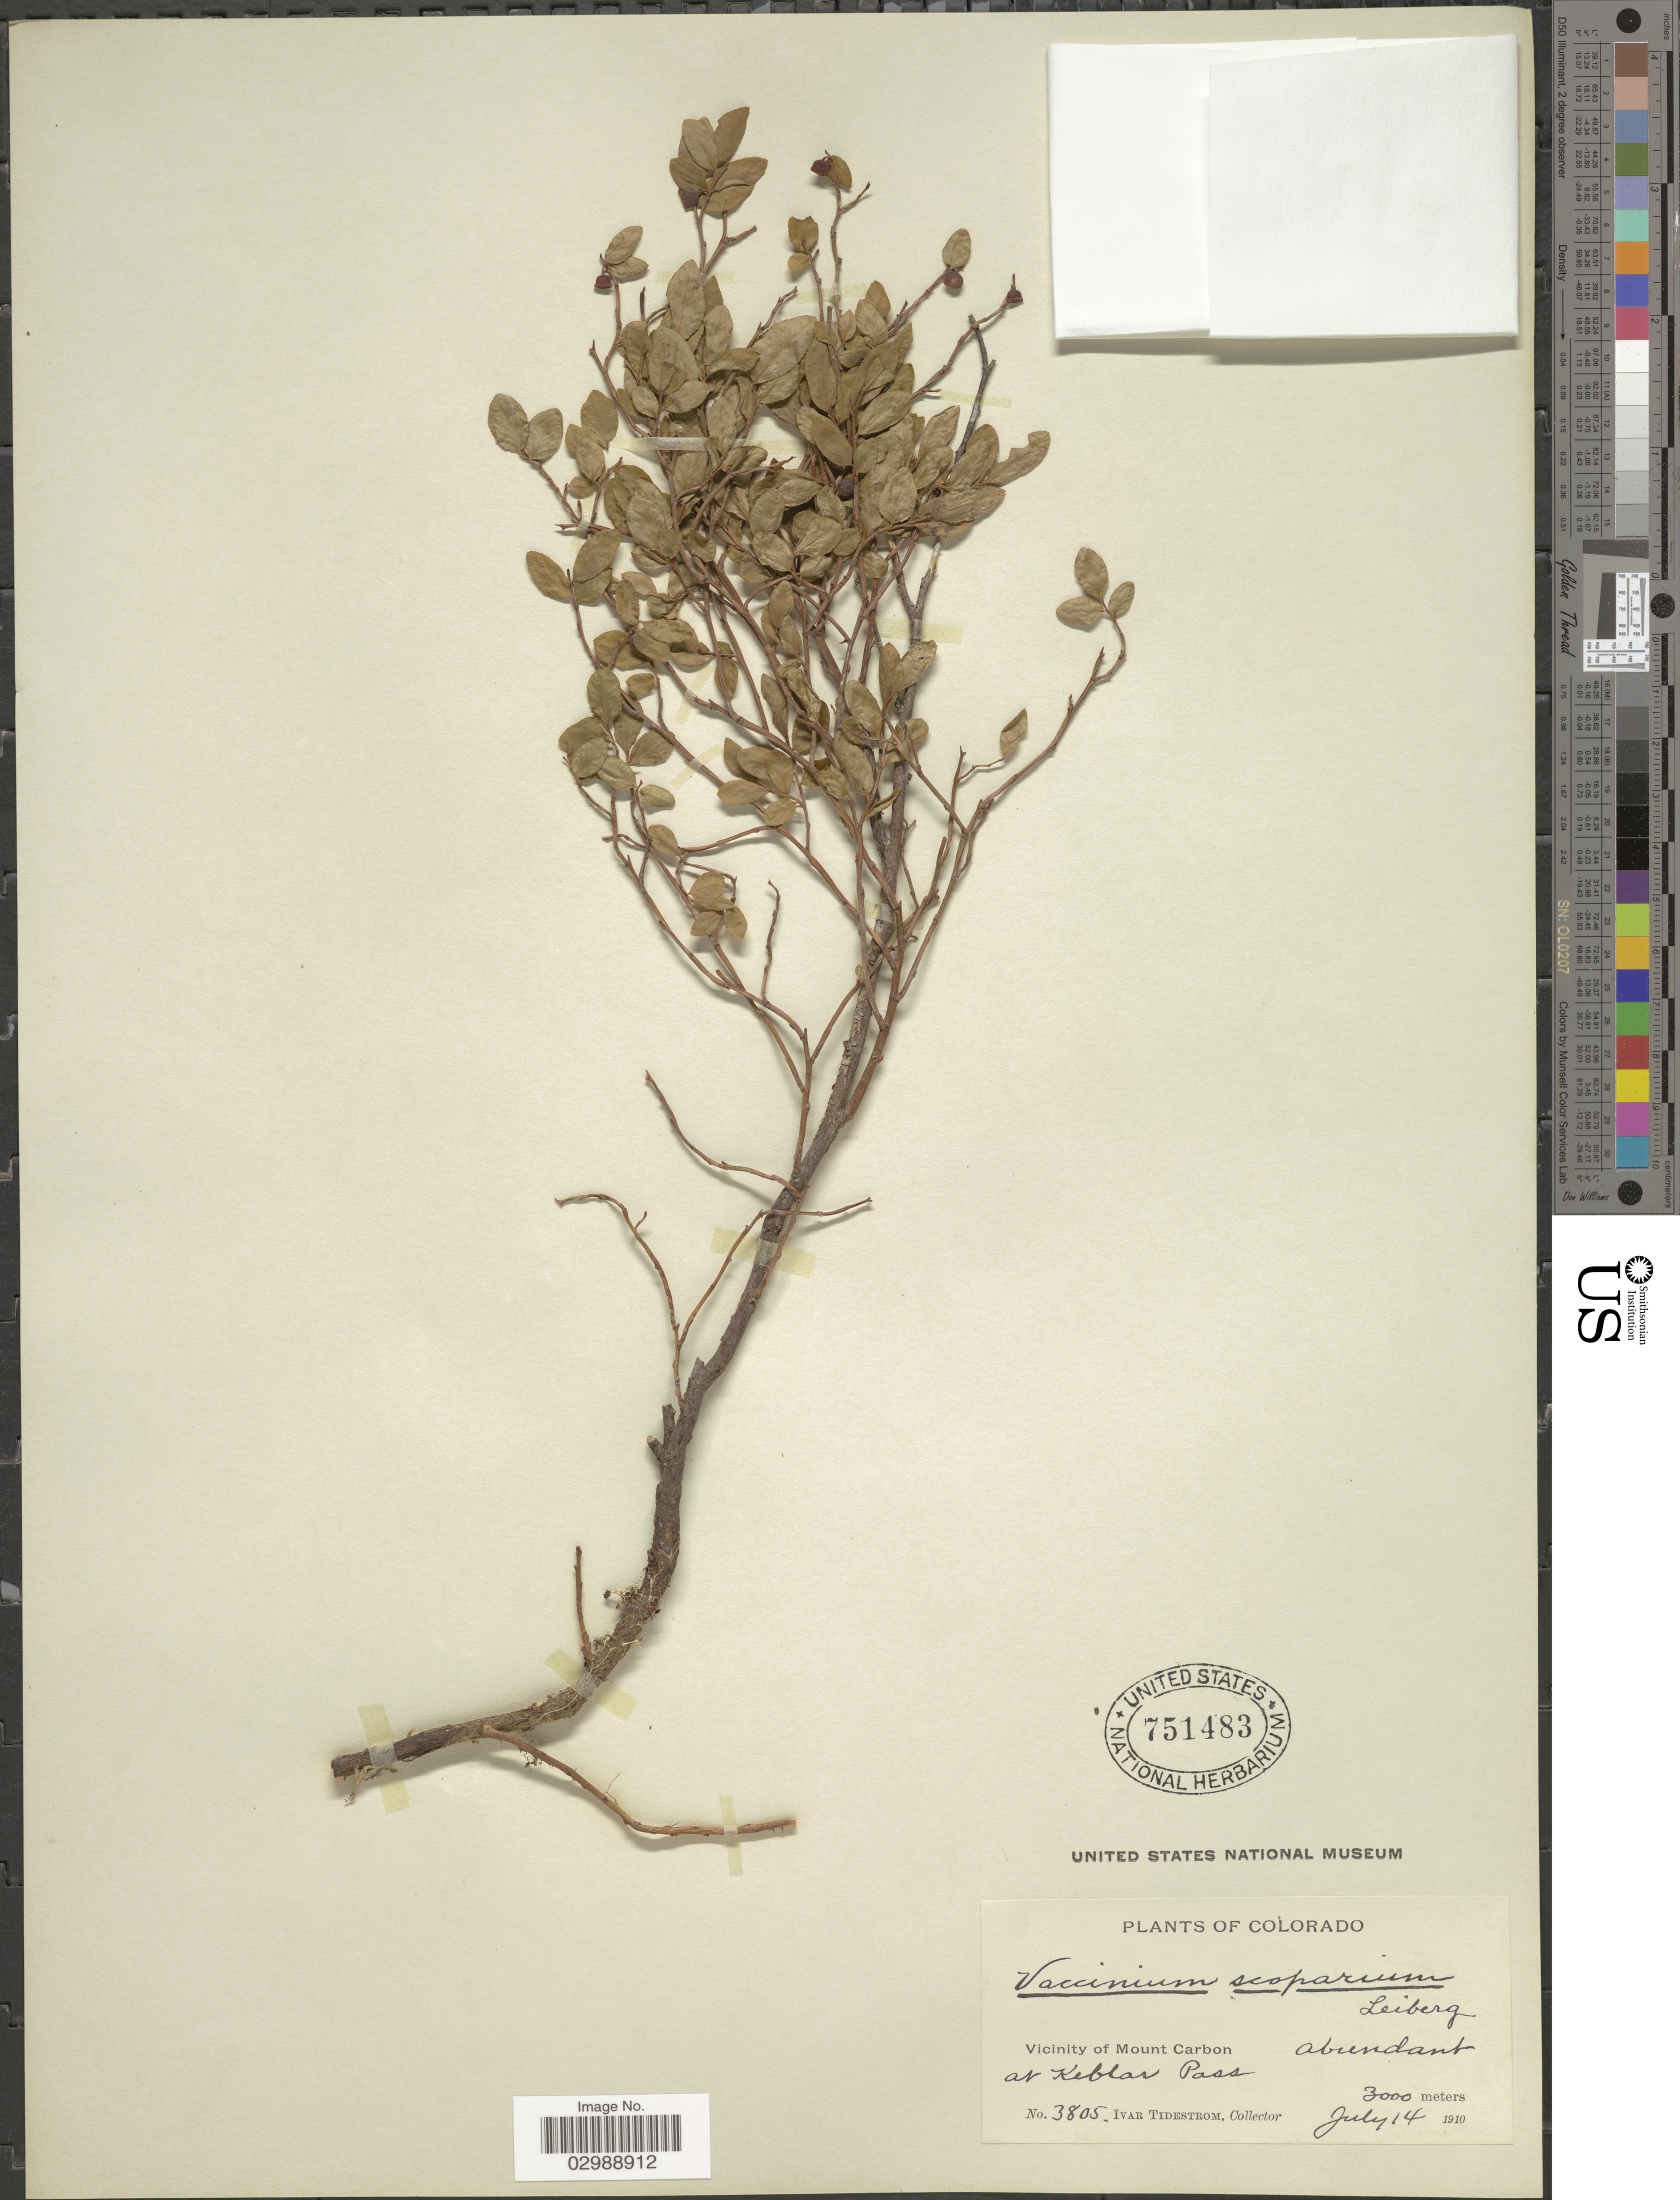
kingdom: Plantae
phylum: Tracheophyta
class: Magnoliopsida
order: Ericales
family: Ericaceae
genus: Vaccinium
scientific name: Vaccinium oreophilum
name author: Rydb.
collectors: I. F. Tidestrom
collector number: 3805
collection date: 1910-07-14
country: United States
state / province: Colorado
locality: Vicinity of Mount Carbon at Keblar Pass.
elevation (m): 3000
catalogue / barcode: US 751483